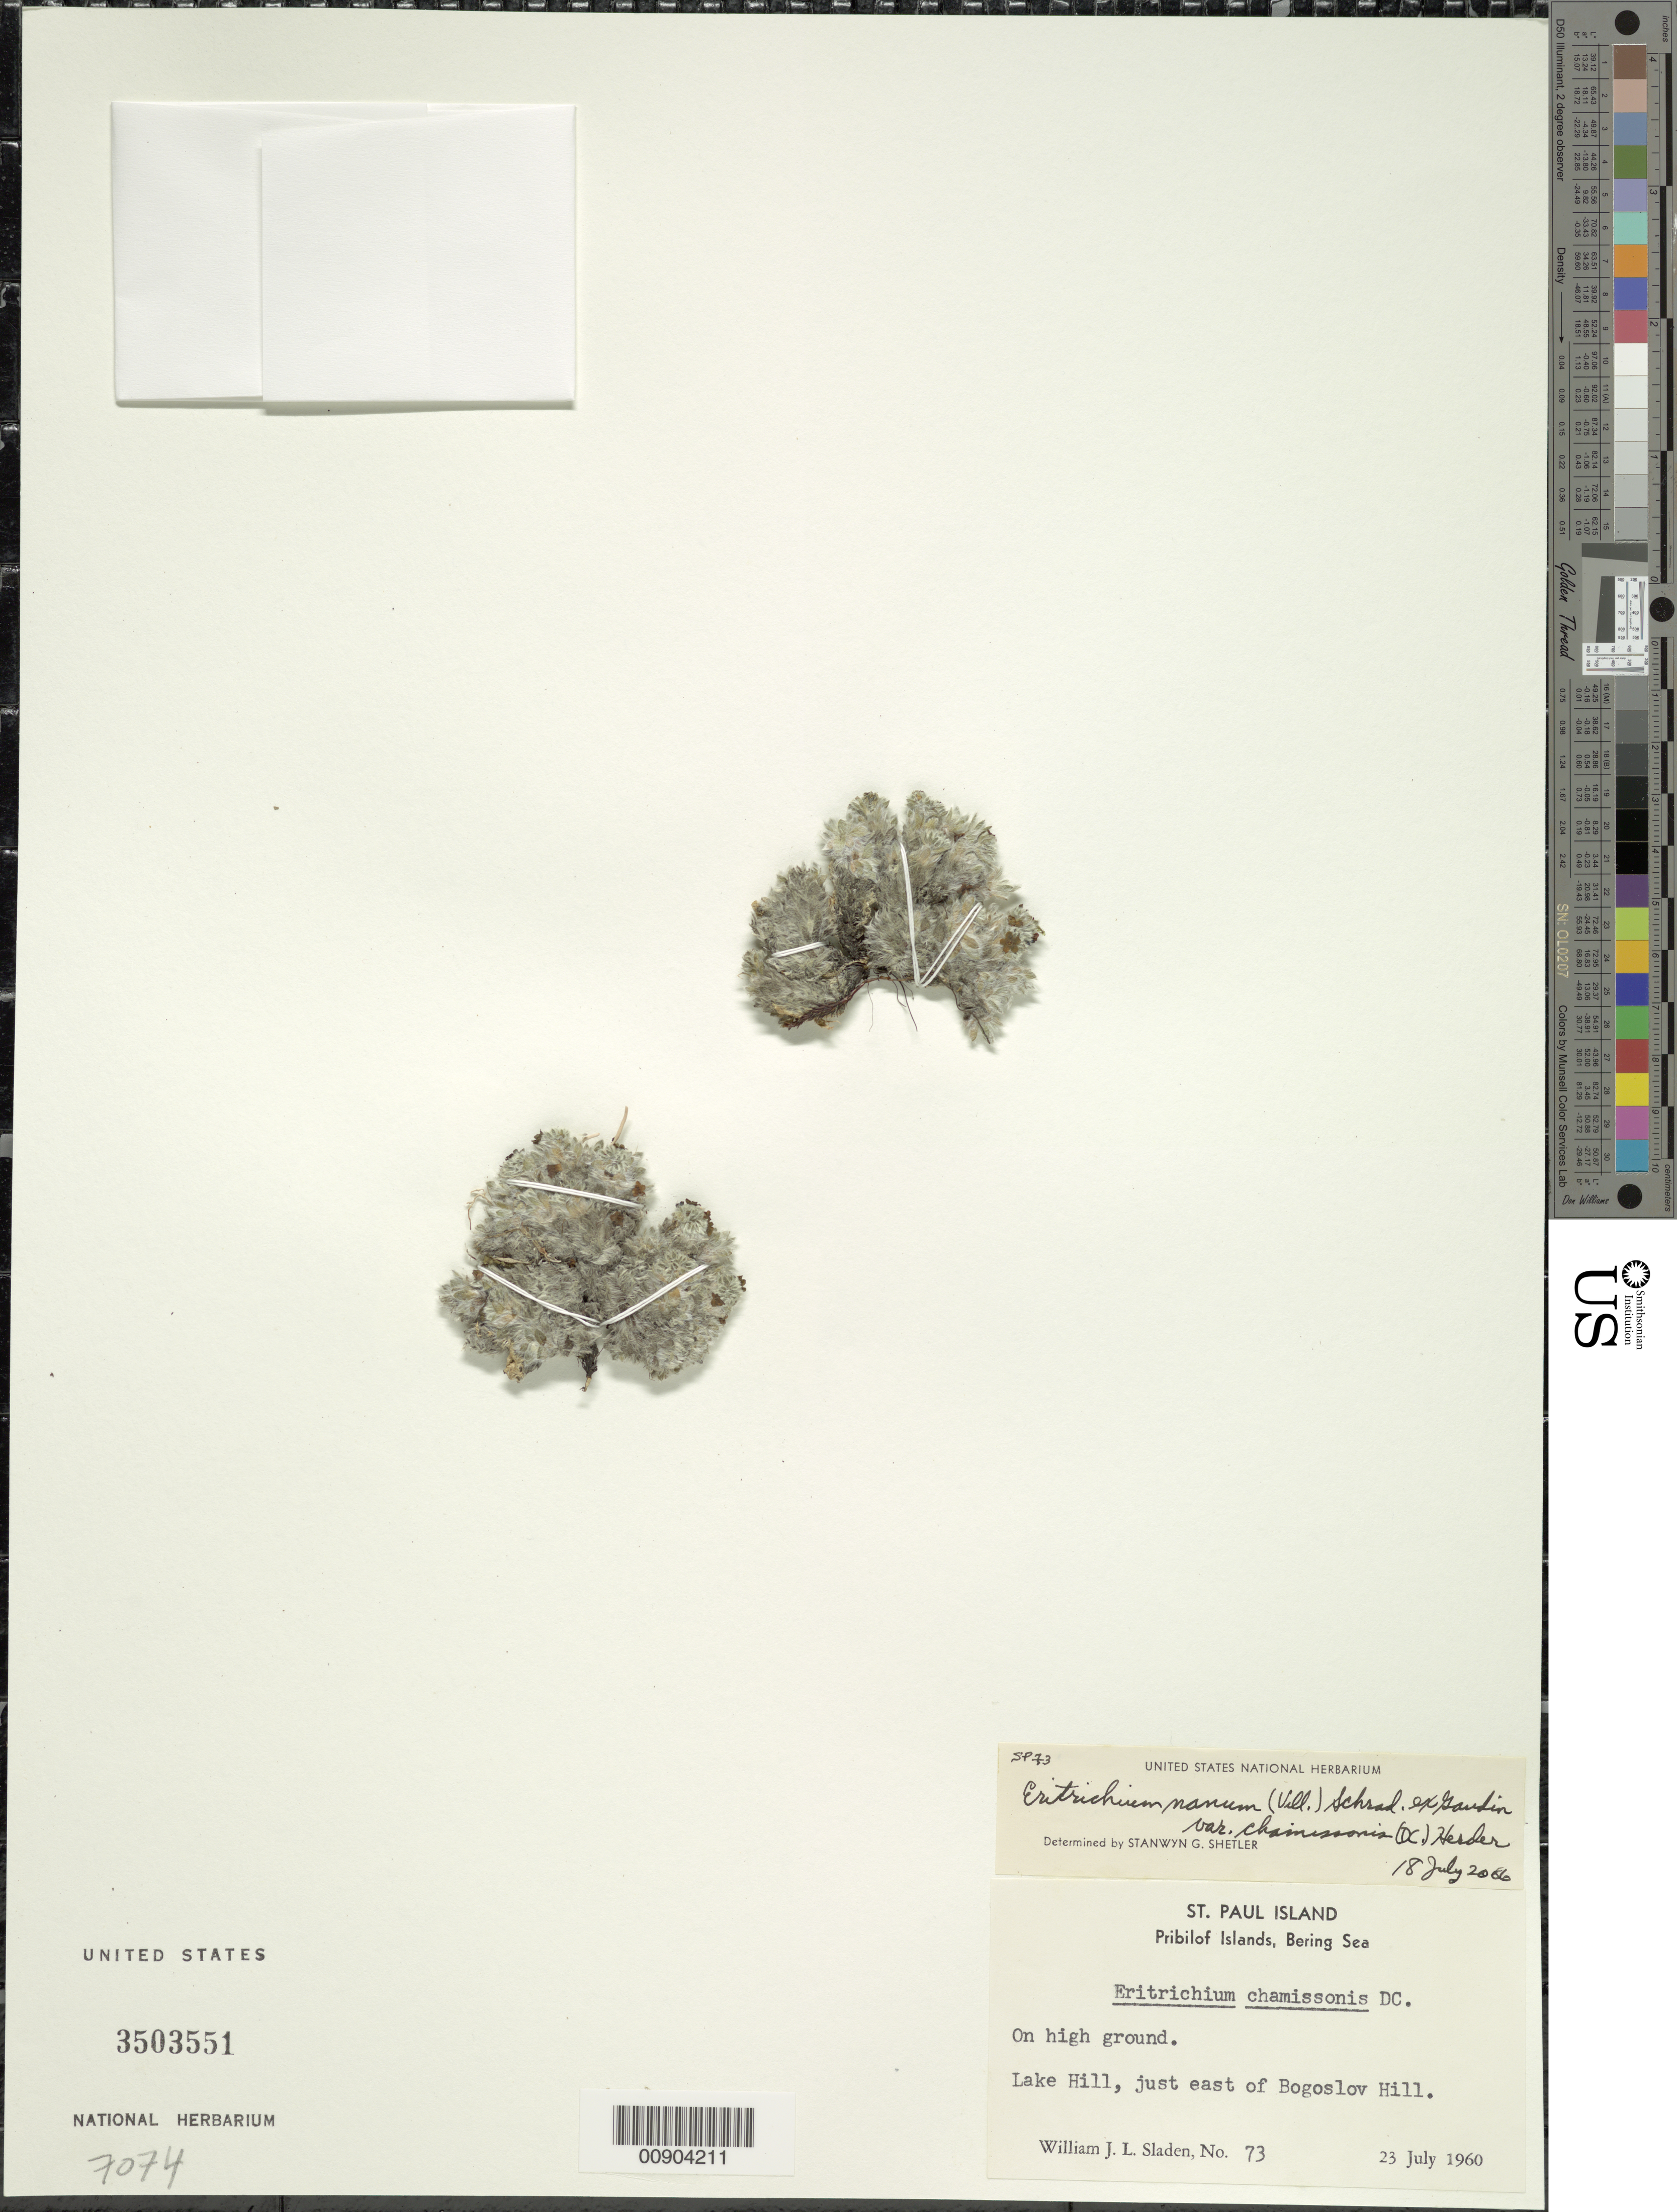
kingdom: Plantae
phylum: Tracheophyta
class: Magnoliopsida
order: Boraginales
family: Boraginaceae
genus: Eritrichium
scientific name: Eritrichium nanum var. chamissonis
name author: (DC.) Herder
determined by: Shetler, Stanwyn G., (US), NMNH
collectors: W. Sladen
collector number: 73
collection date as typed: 23 Jul 1960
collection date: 1960-07-23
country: United States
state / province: Alaska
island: St. Paul Island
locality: Lake Hill, just east of Bogoslov Hill., Bering Sea, Pribilof Islands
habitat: On high ground.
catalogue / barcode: US 3503551